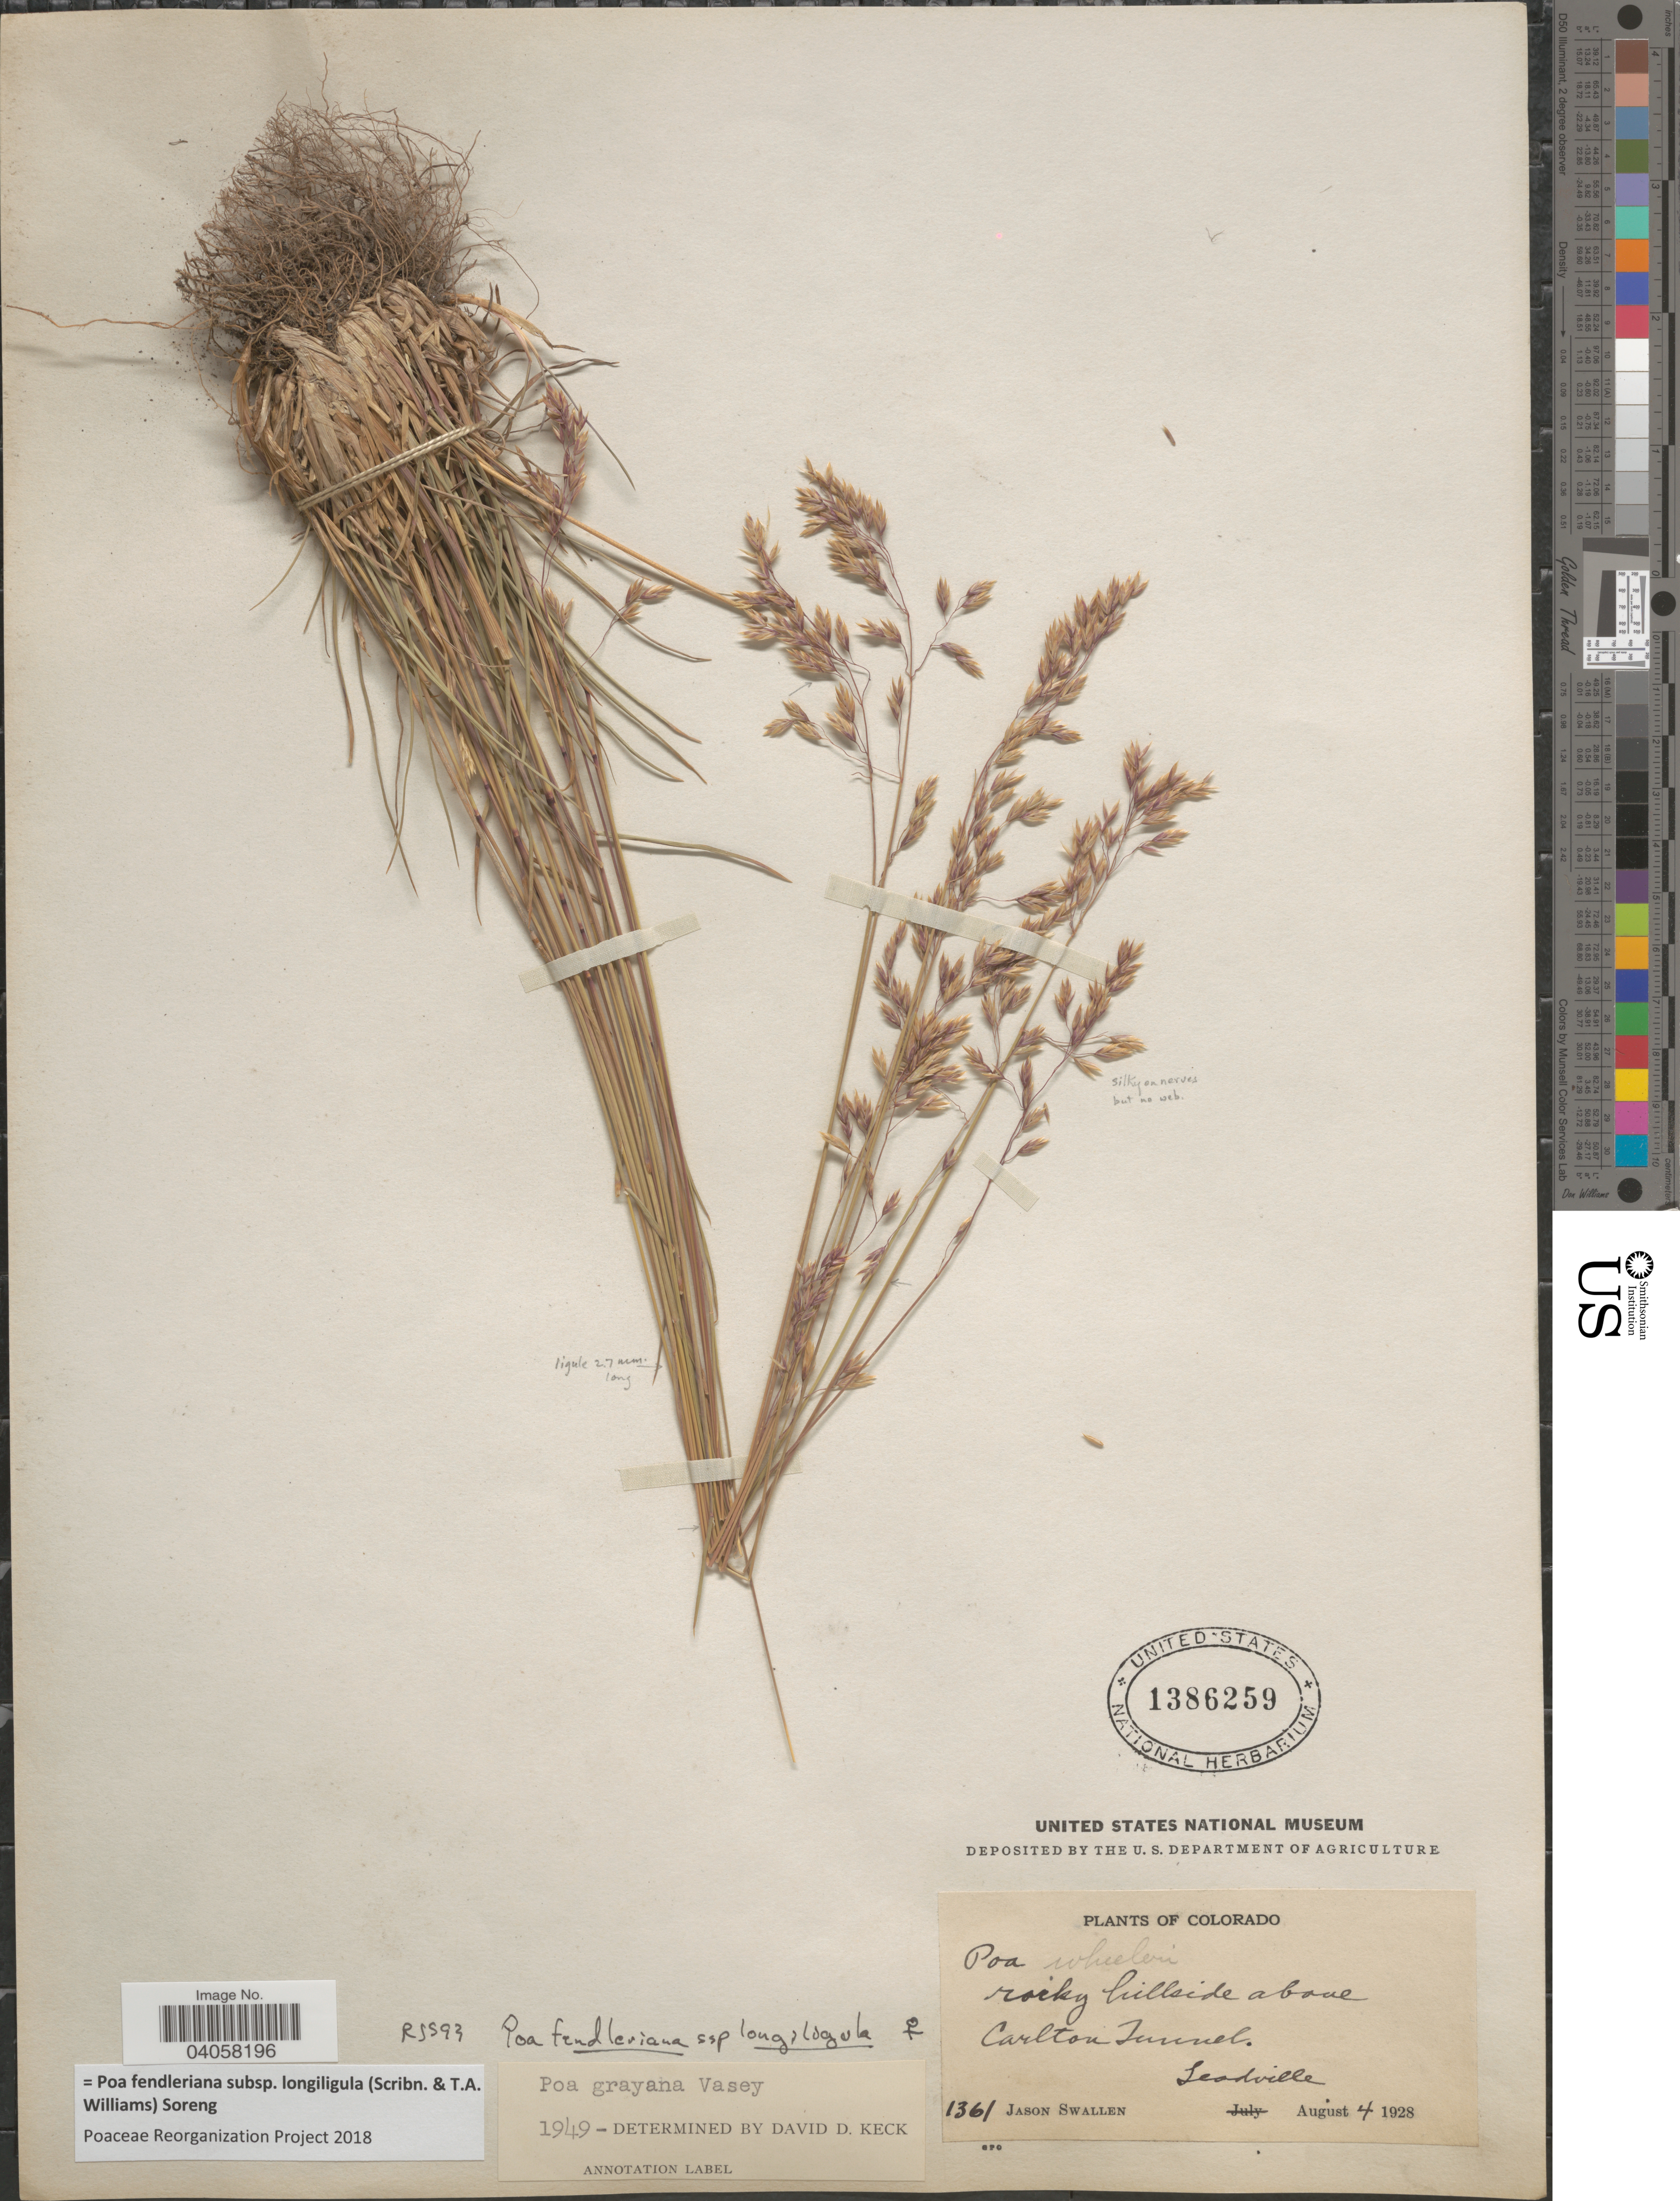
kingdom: Plantae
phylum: Tracheophyta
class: Liliopsida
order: Poales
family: Poaceae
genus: Poa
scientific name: Poa fendleriana subsp. longiligula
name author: (Scribn. & T.A. Williams) Soreng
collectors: J. R. Swallen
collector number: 1361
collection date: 1928-08-04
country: United States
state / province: Colorado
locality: Rocky hillside above Carlton Tunnel. Leadville.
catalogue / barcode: US 1386259